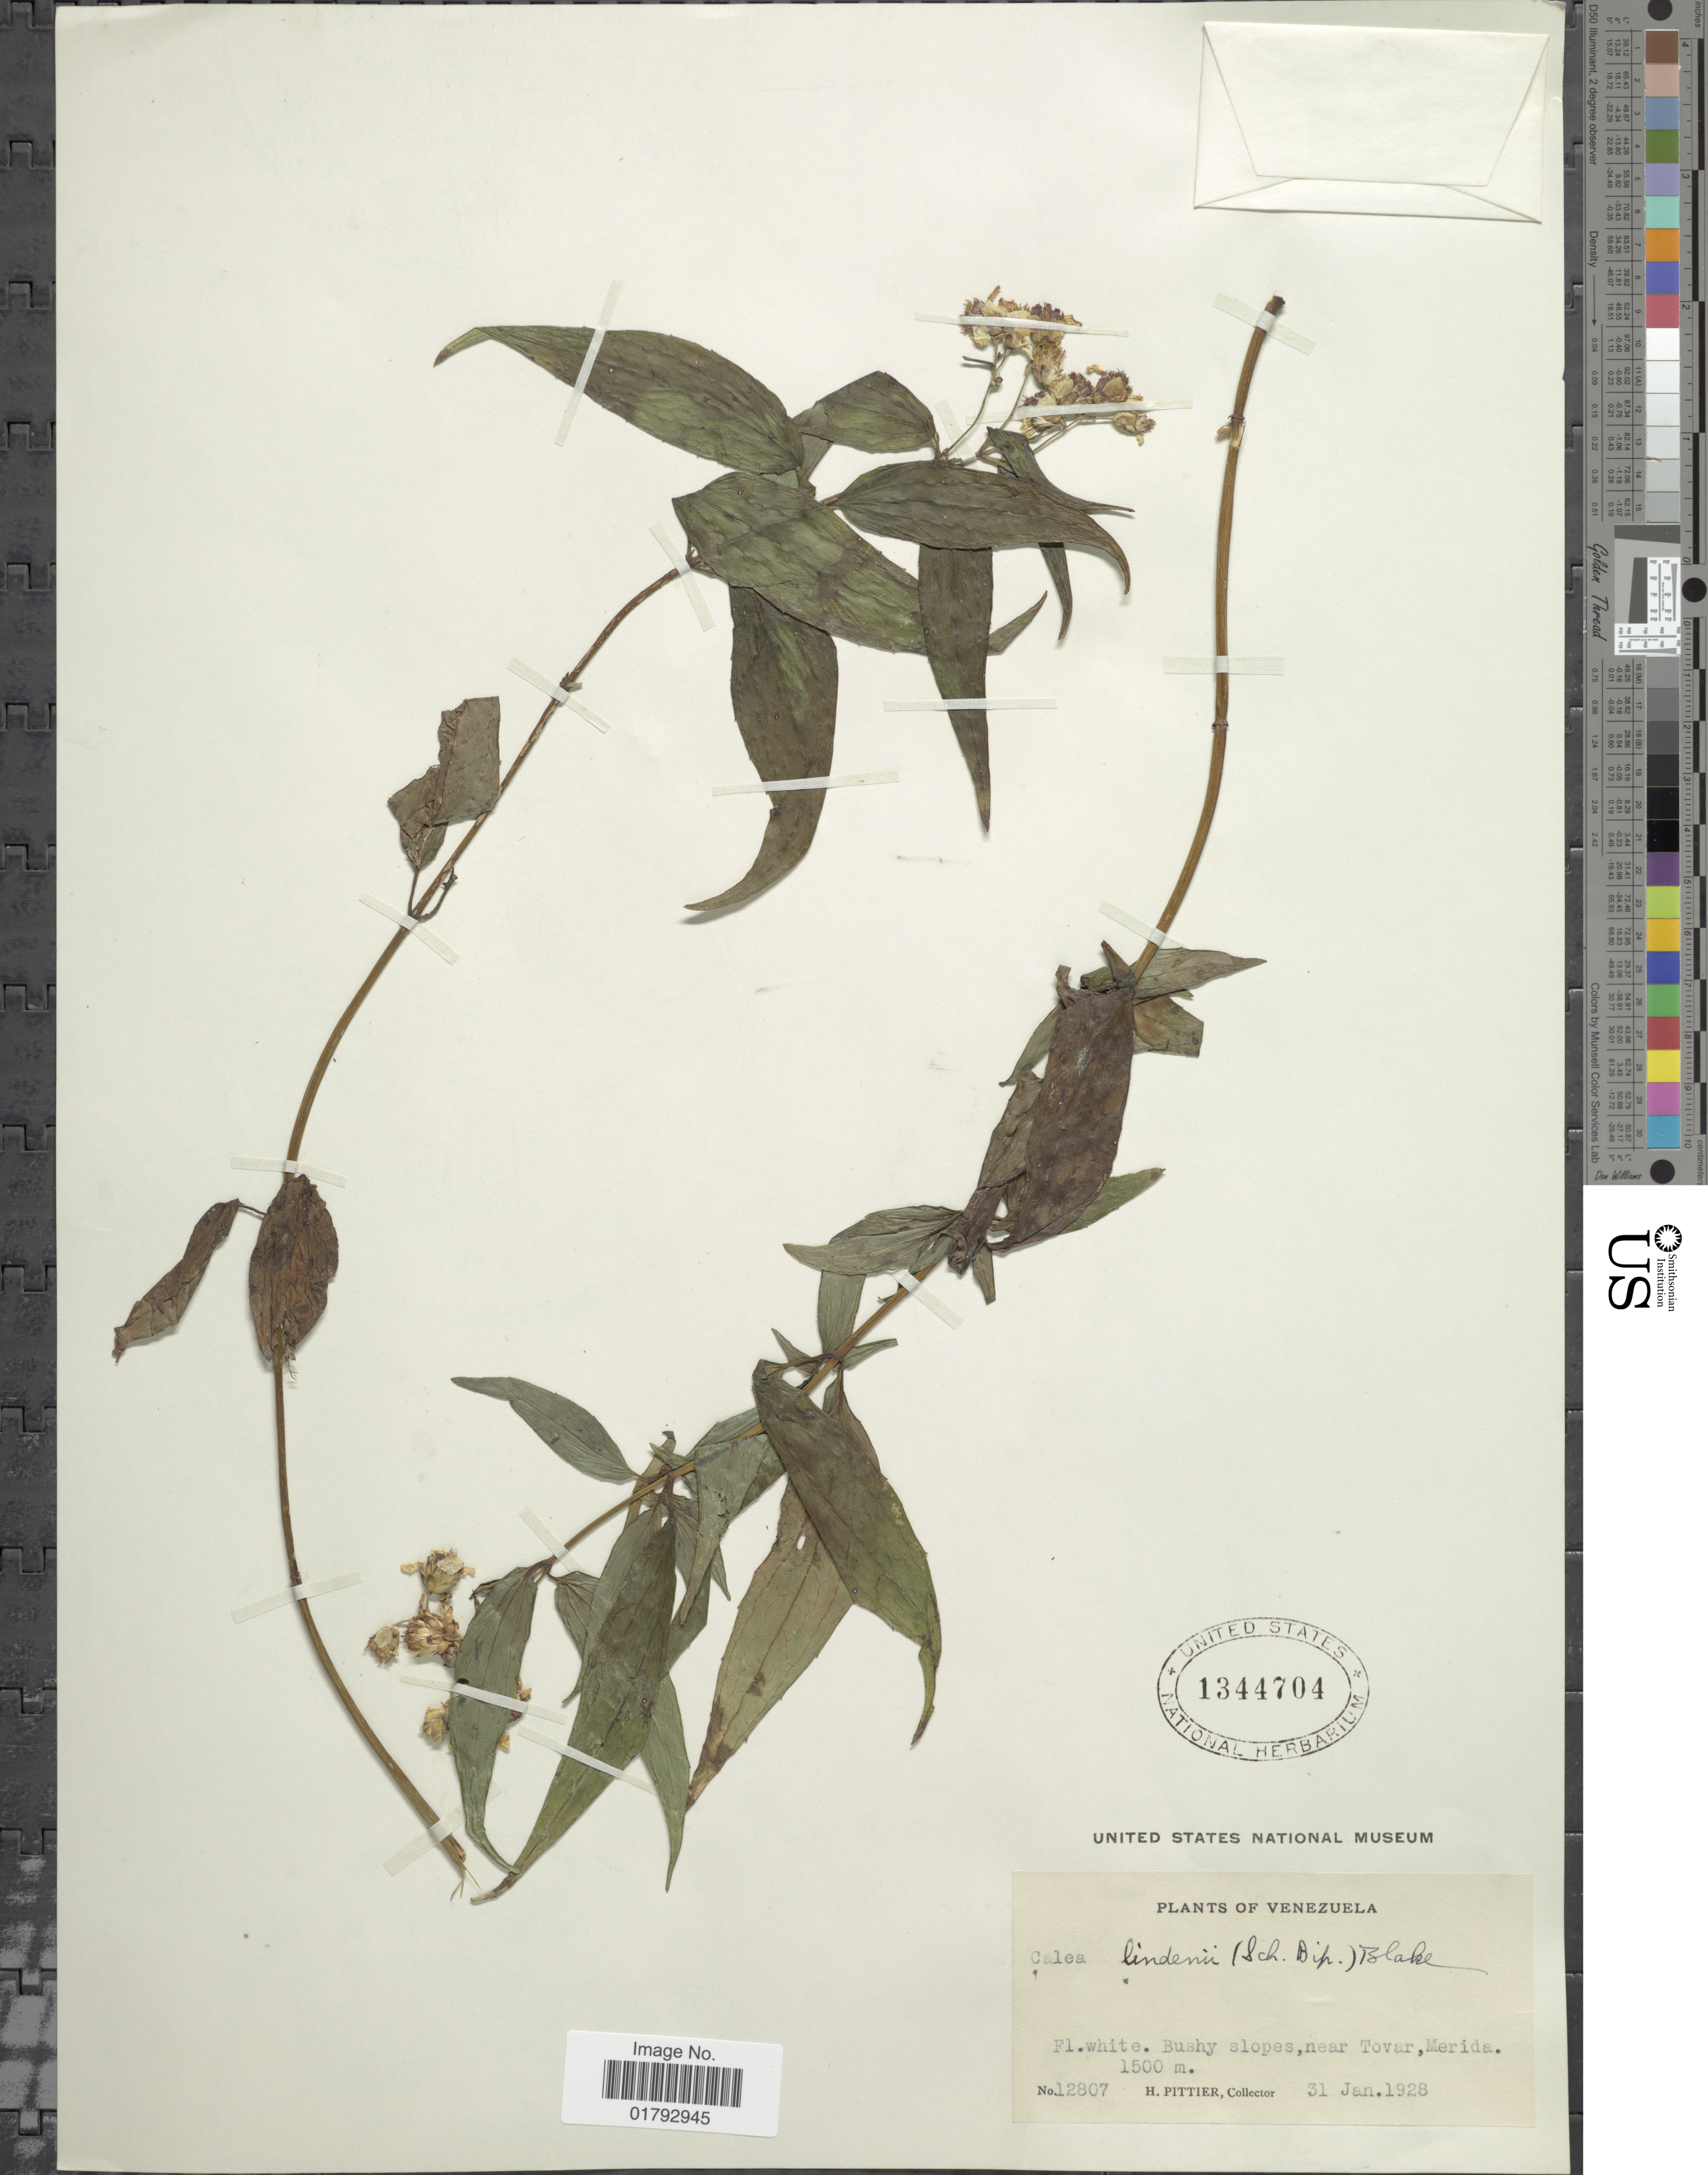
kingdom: Plantae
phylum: Tracheophyta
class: Magnoliopsida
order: Asterales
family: Asteraceae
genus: Alloispermum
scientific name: Alloispermum lindenii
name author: (Sch. Bip. ex Wedd.) H. Rob.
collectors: H. F. Pittier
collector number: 12807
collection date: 1928-01-31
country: Venezuela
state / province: Mérida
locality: Bushy slopes, near Tovar, Merida.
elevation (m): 1500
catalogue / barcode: US 1344704